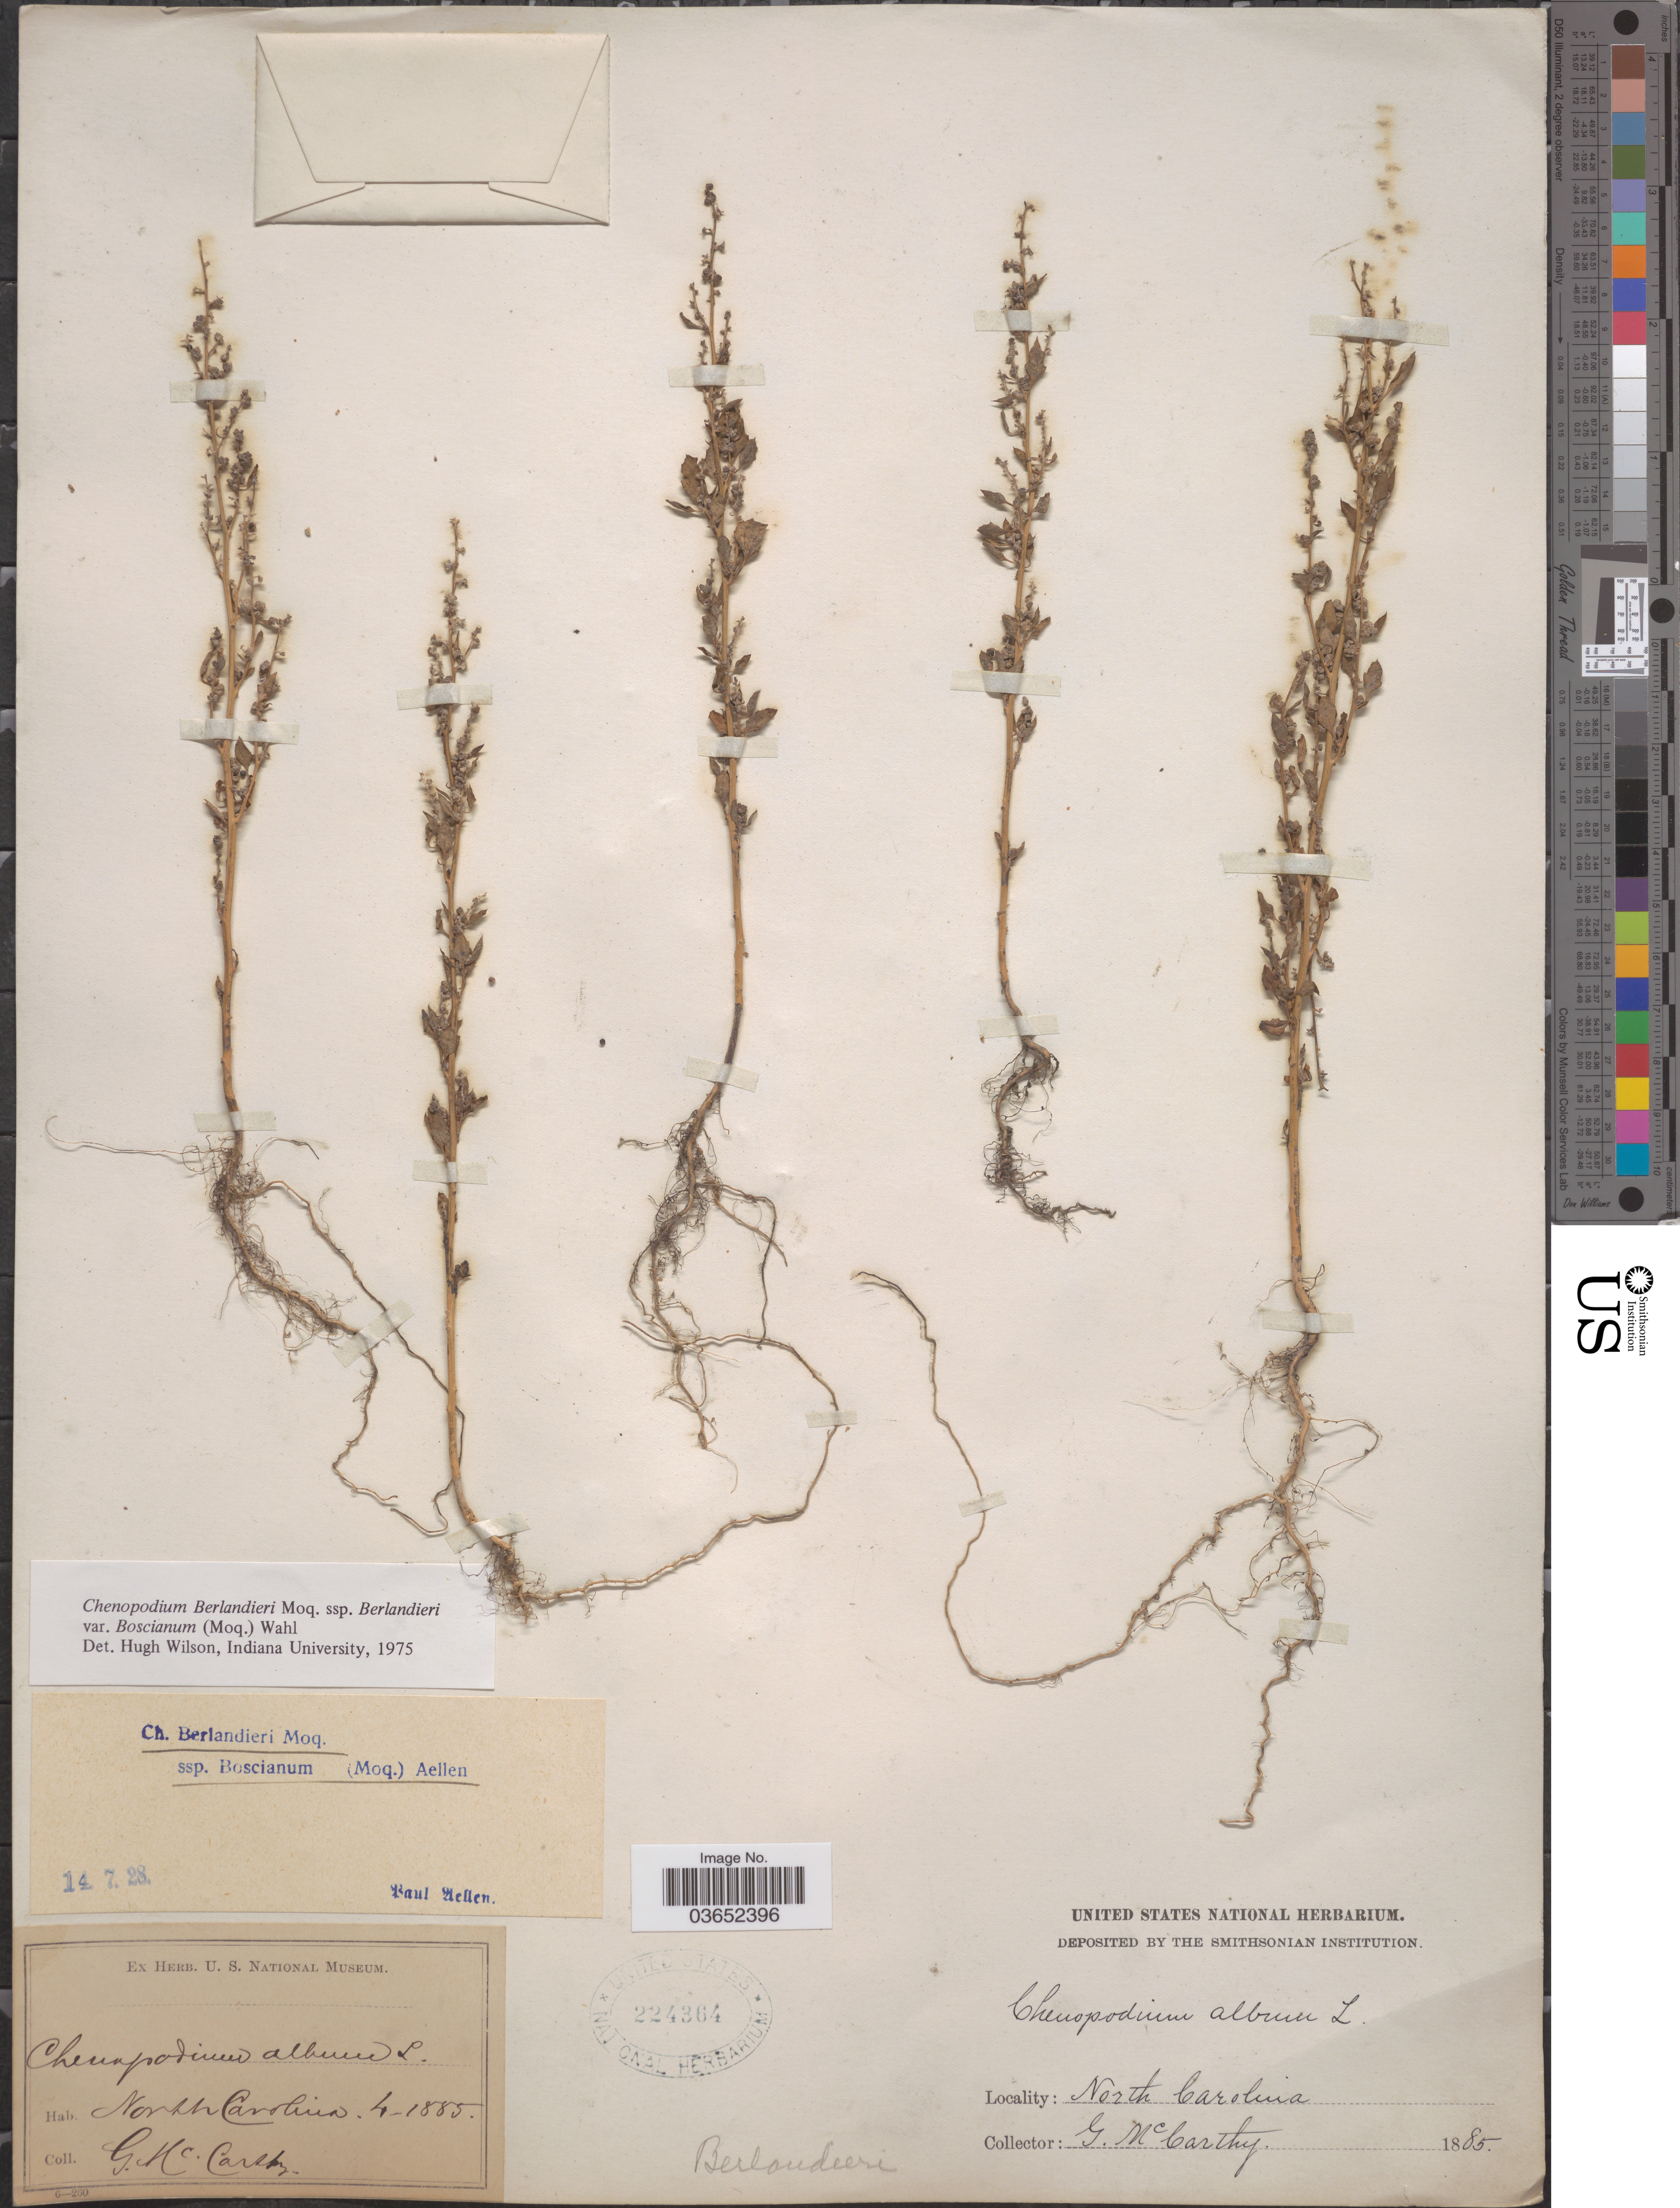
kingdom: Plantae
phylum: Tracheophyta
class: Magnoliopsida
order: Caryophyllales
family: Amaranthaceae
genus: Chenopodium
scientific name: Chenopodium berlandieri var. boscianum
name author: (Moq.) Wahl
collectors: G. McCarthy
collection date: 1885-04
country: United States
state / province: North Carolina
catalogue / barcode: US 224364